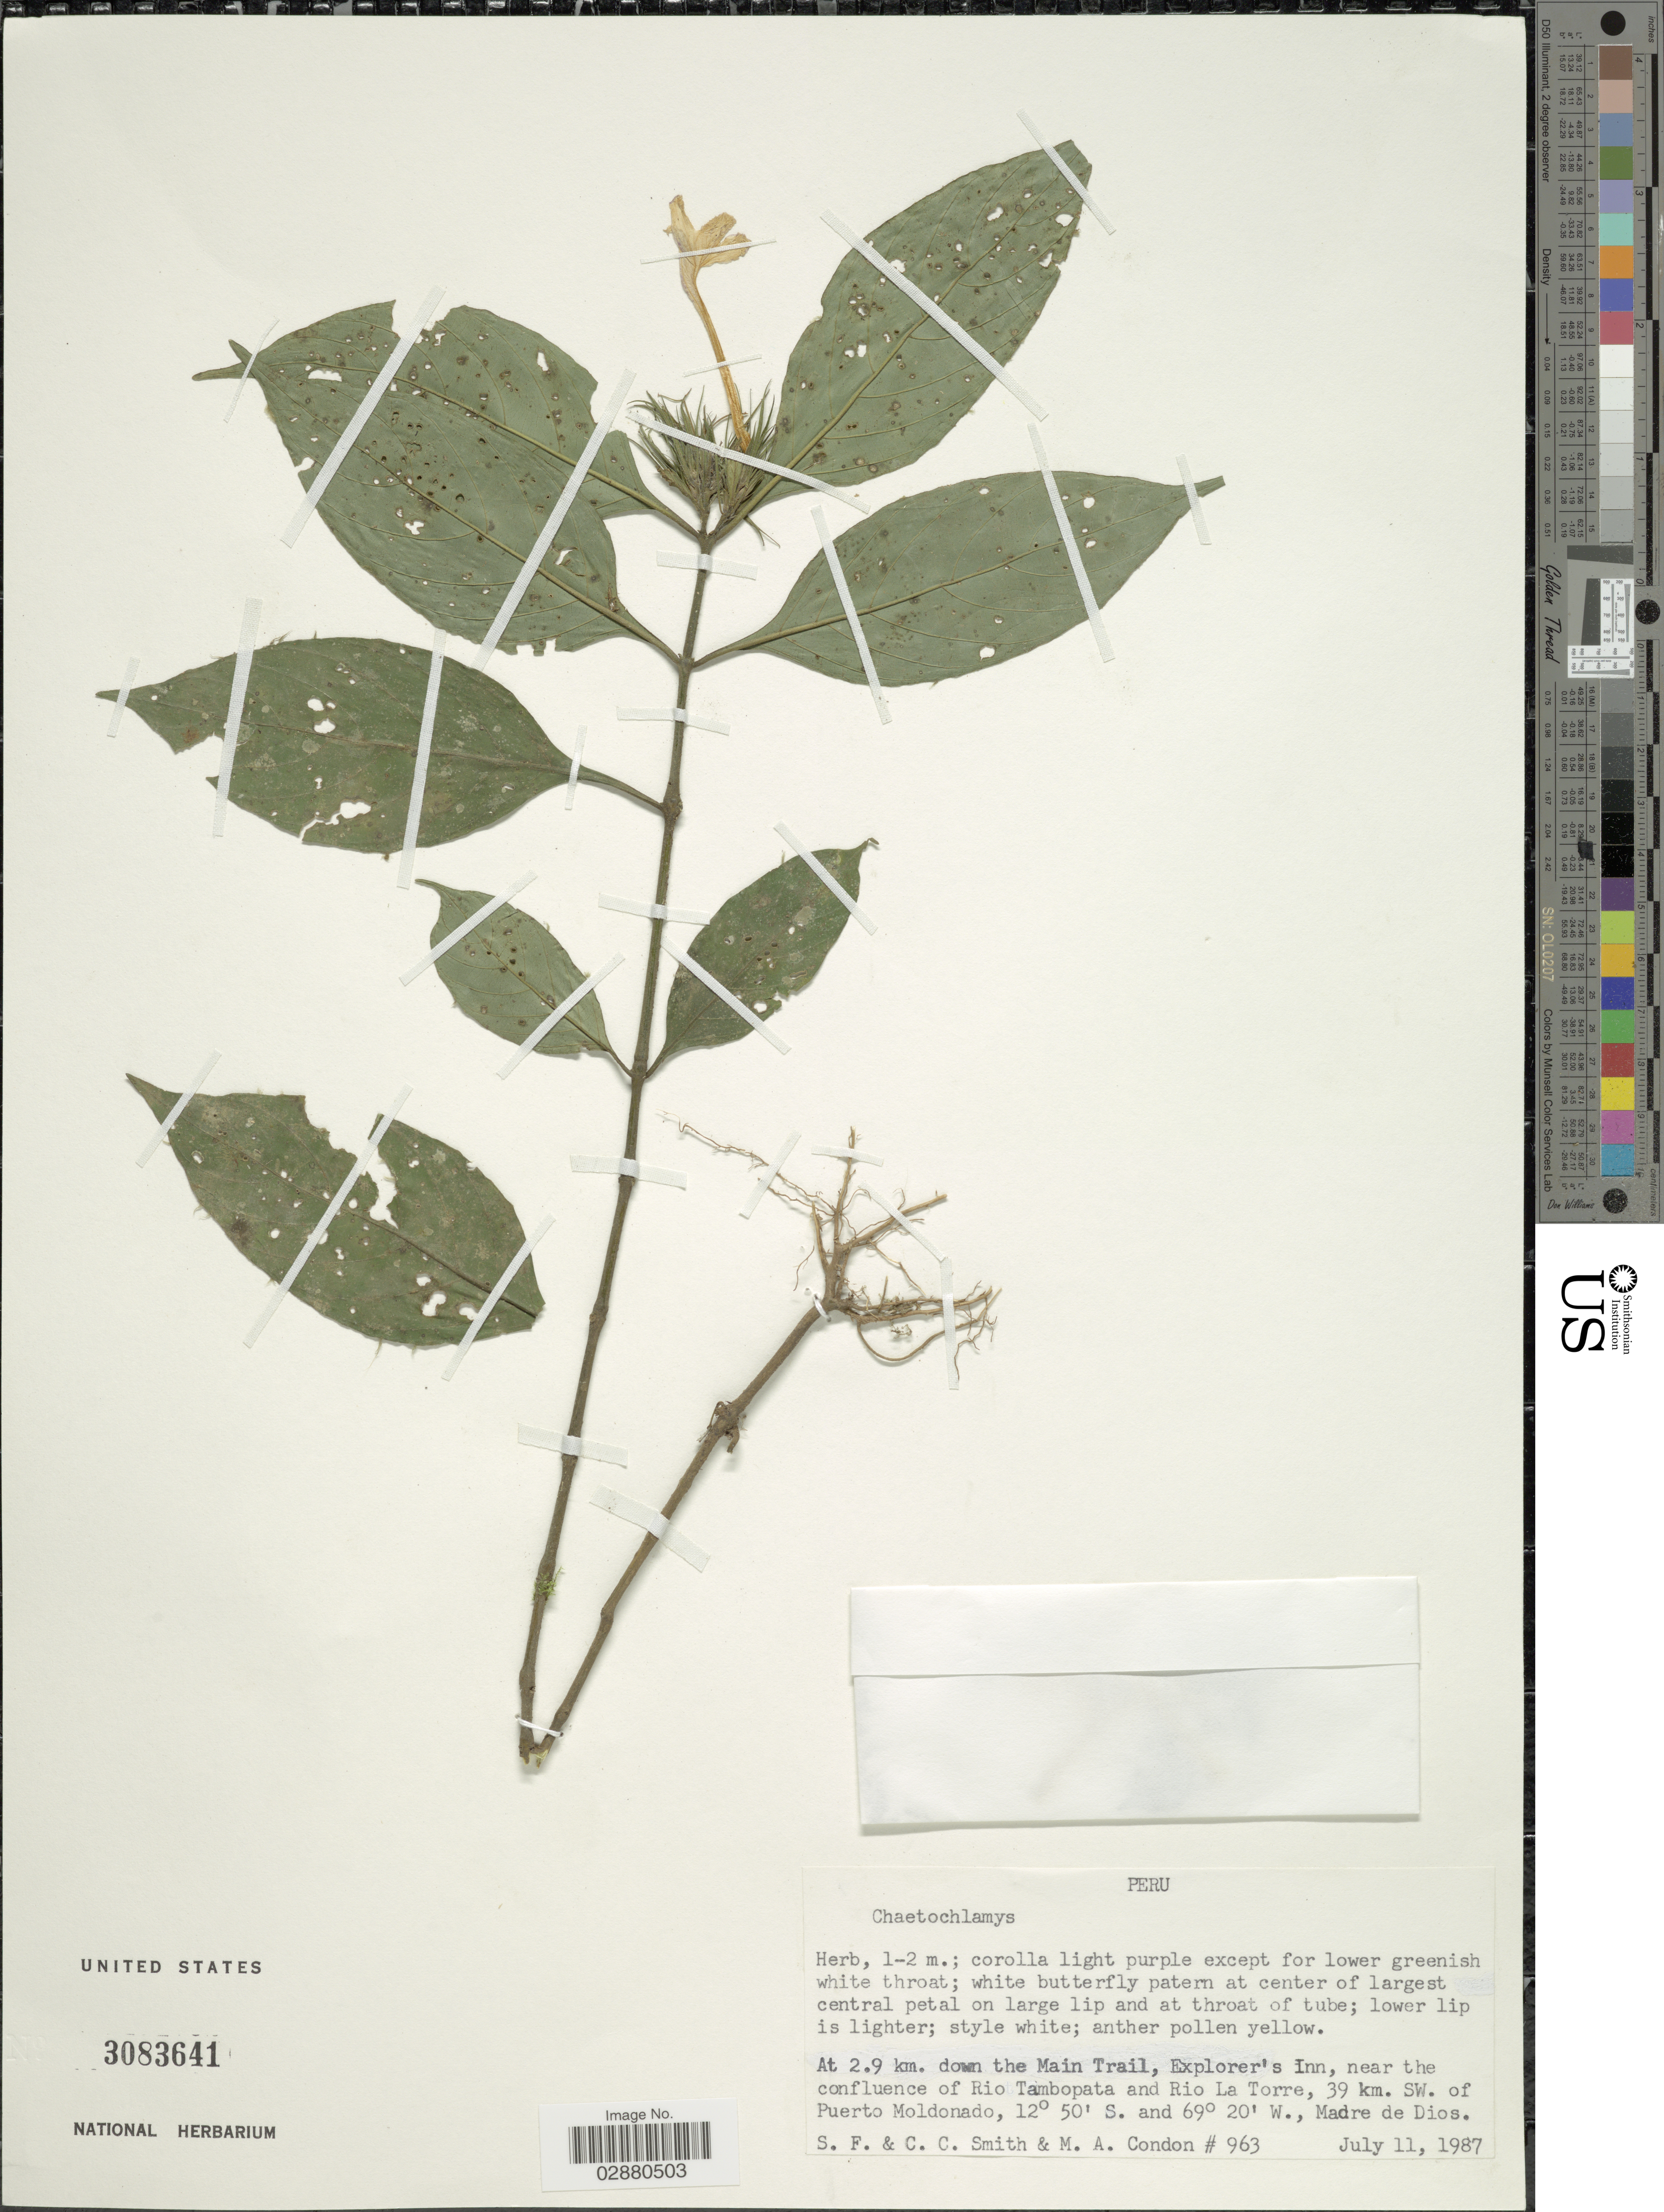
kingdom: Plantae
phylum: Tracheophyta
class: Magnoliopsida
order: Lamiales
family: Acanthaceae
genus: Justicia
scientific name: Justicia riedeliana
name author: (Nees) V.A.W. Graham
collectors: S.F. Smith, C. C. Smith & M. Condon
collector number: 963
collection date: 1987-07-11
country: Peru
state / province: Madre de Dios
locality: At 2.9 km. down the Main Trail, Explorer's Inn, near the confluence of Rio Tambopata and Rio La Torre, 39 km. SW. of Puerto Moldonado.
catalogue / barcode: US 3083641